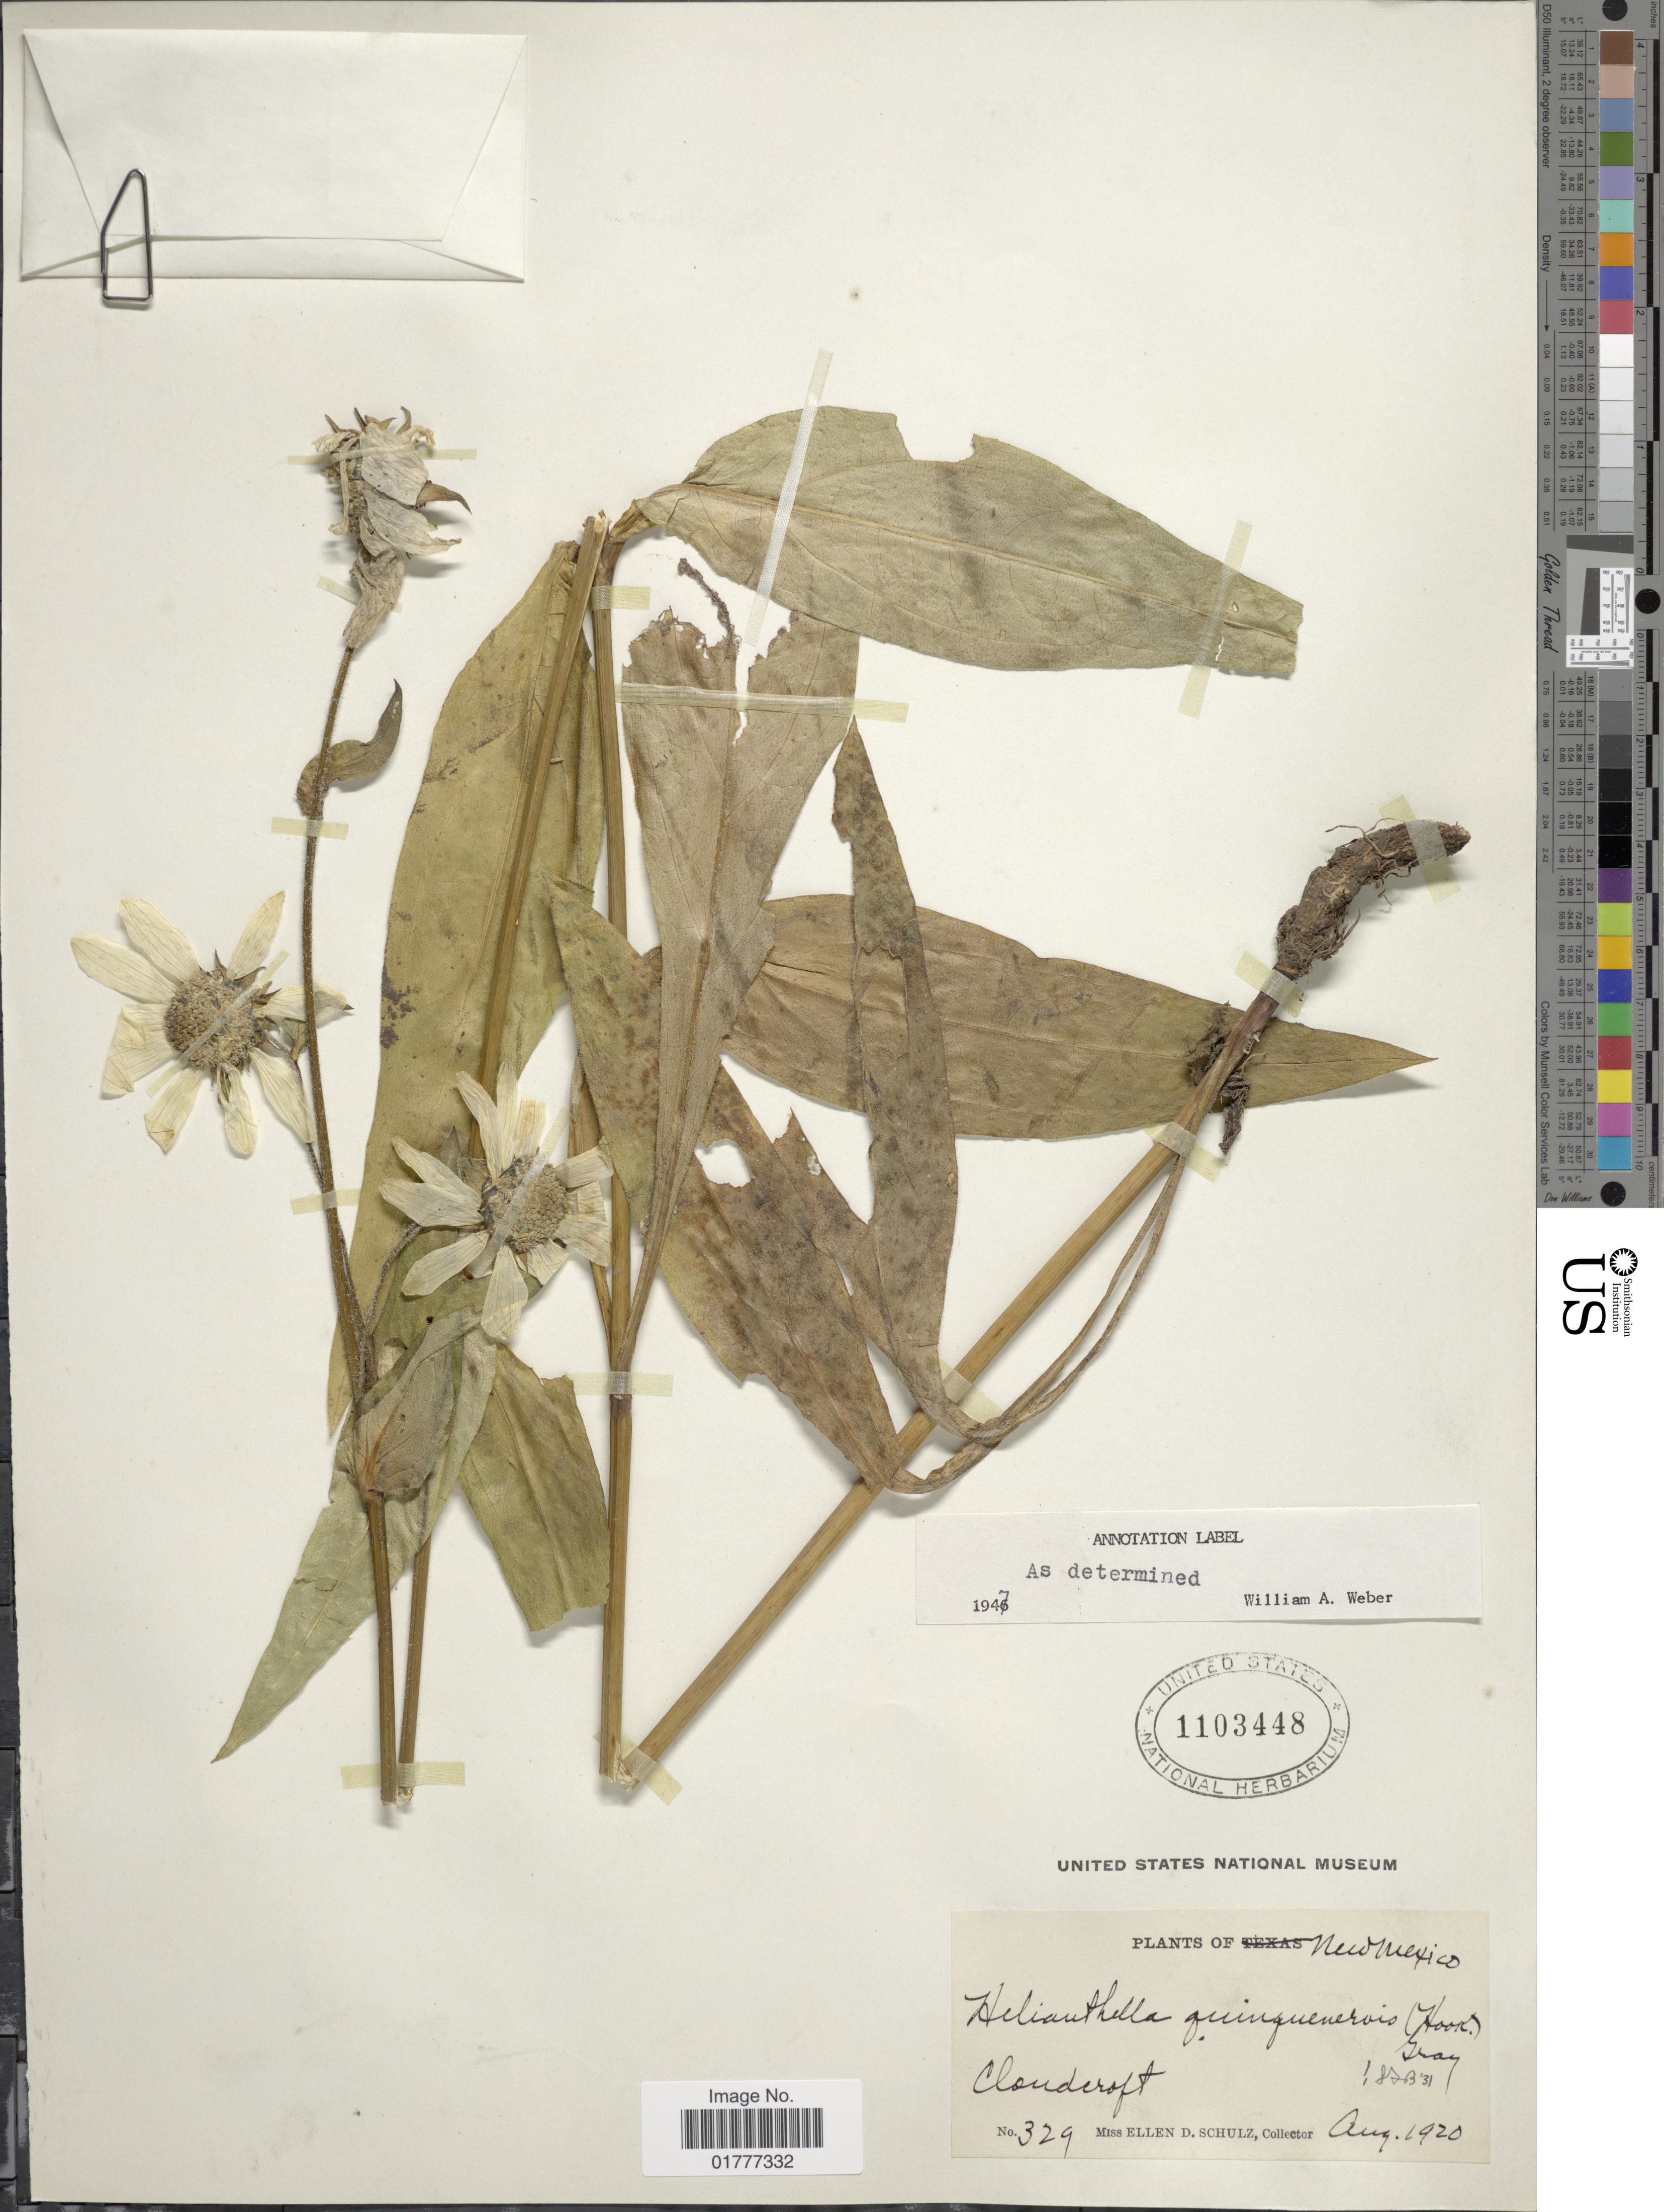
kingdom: Plantae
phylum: Tracheophyta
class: Magnoliopsida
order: Asterales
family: Asteraceae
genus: Helianthella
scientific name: Helianthella quinquenervis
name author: (Hook.) A. Gray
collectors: E. D. Schulz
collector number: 329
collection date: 1920-08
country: United States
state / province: New Mexico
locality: Cloudcroft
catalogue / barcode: US 1103448